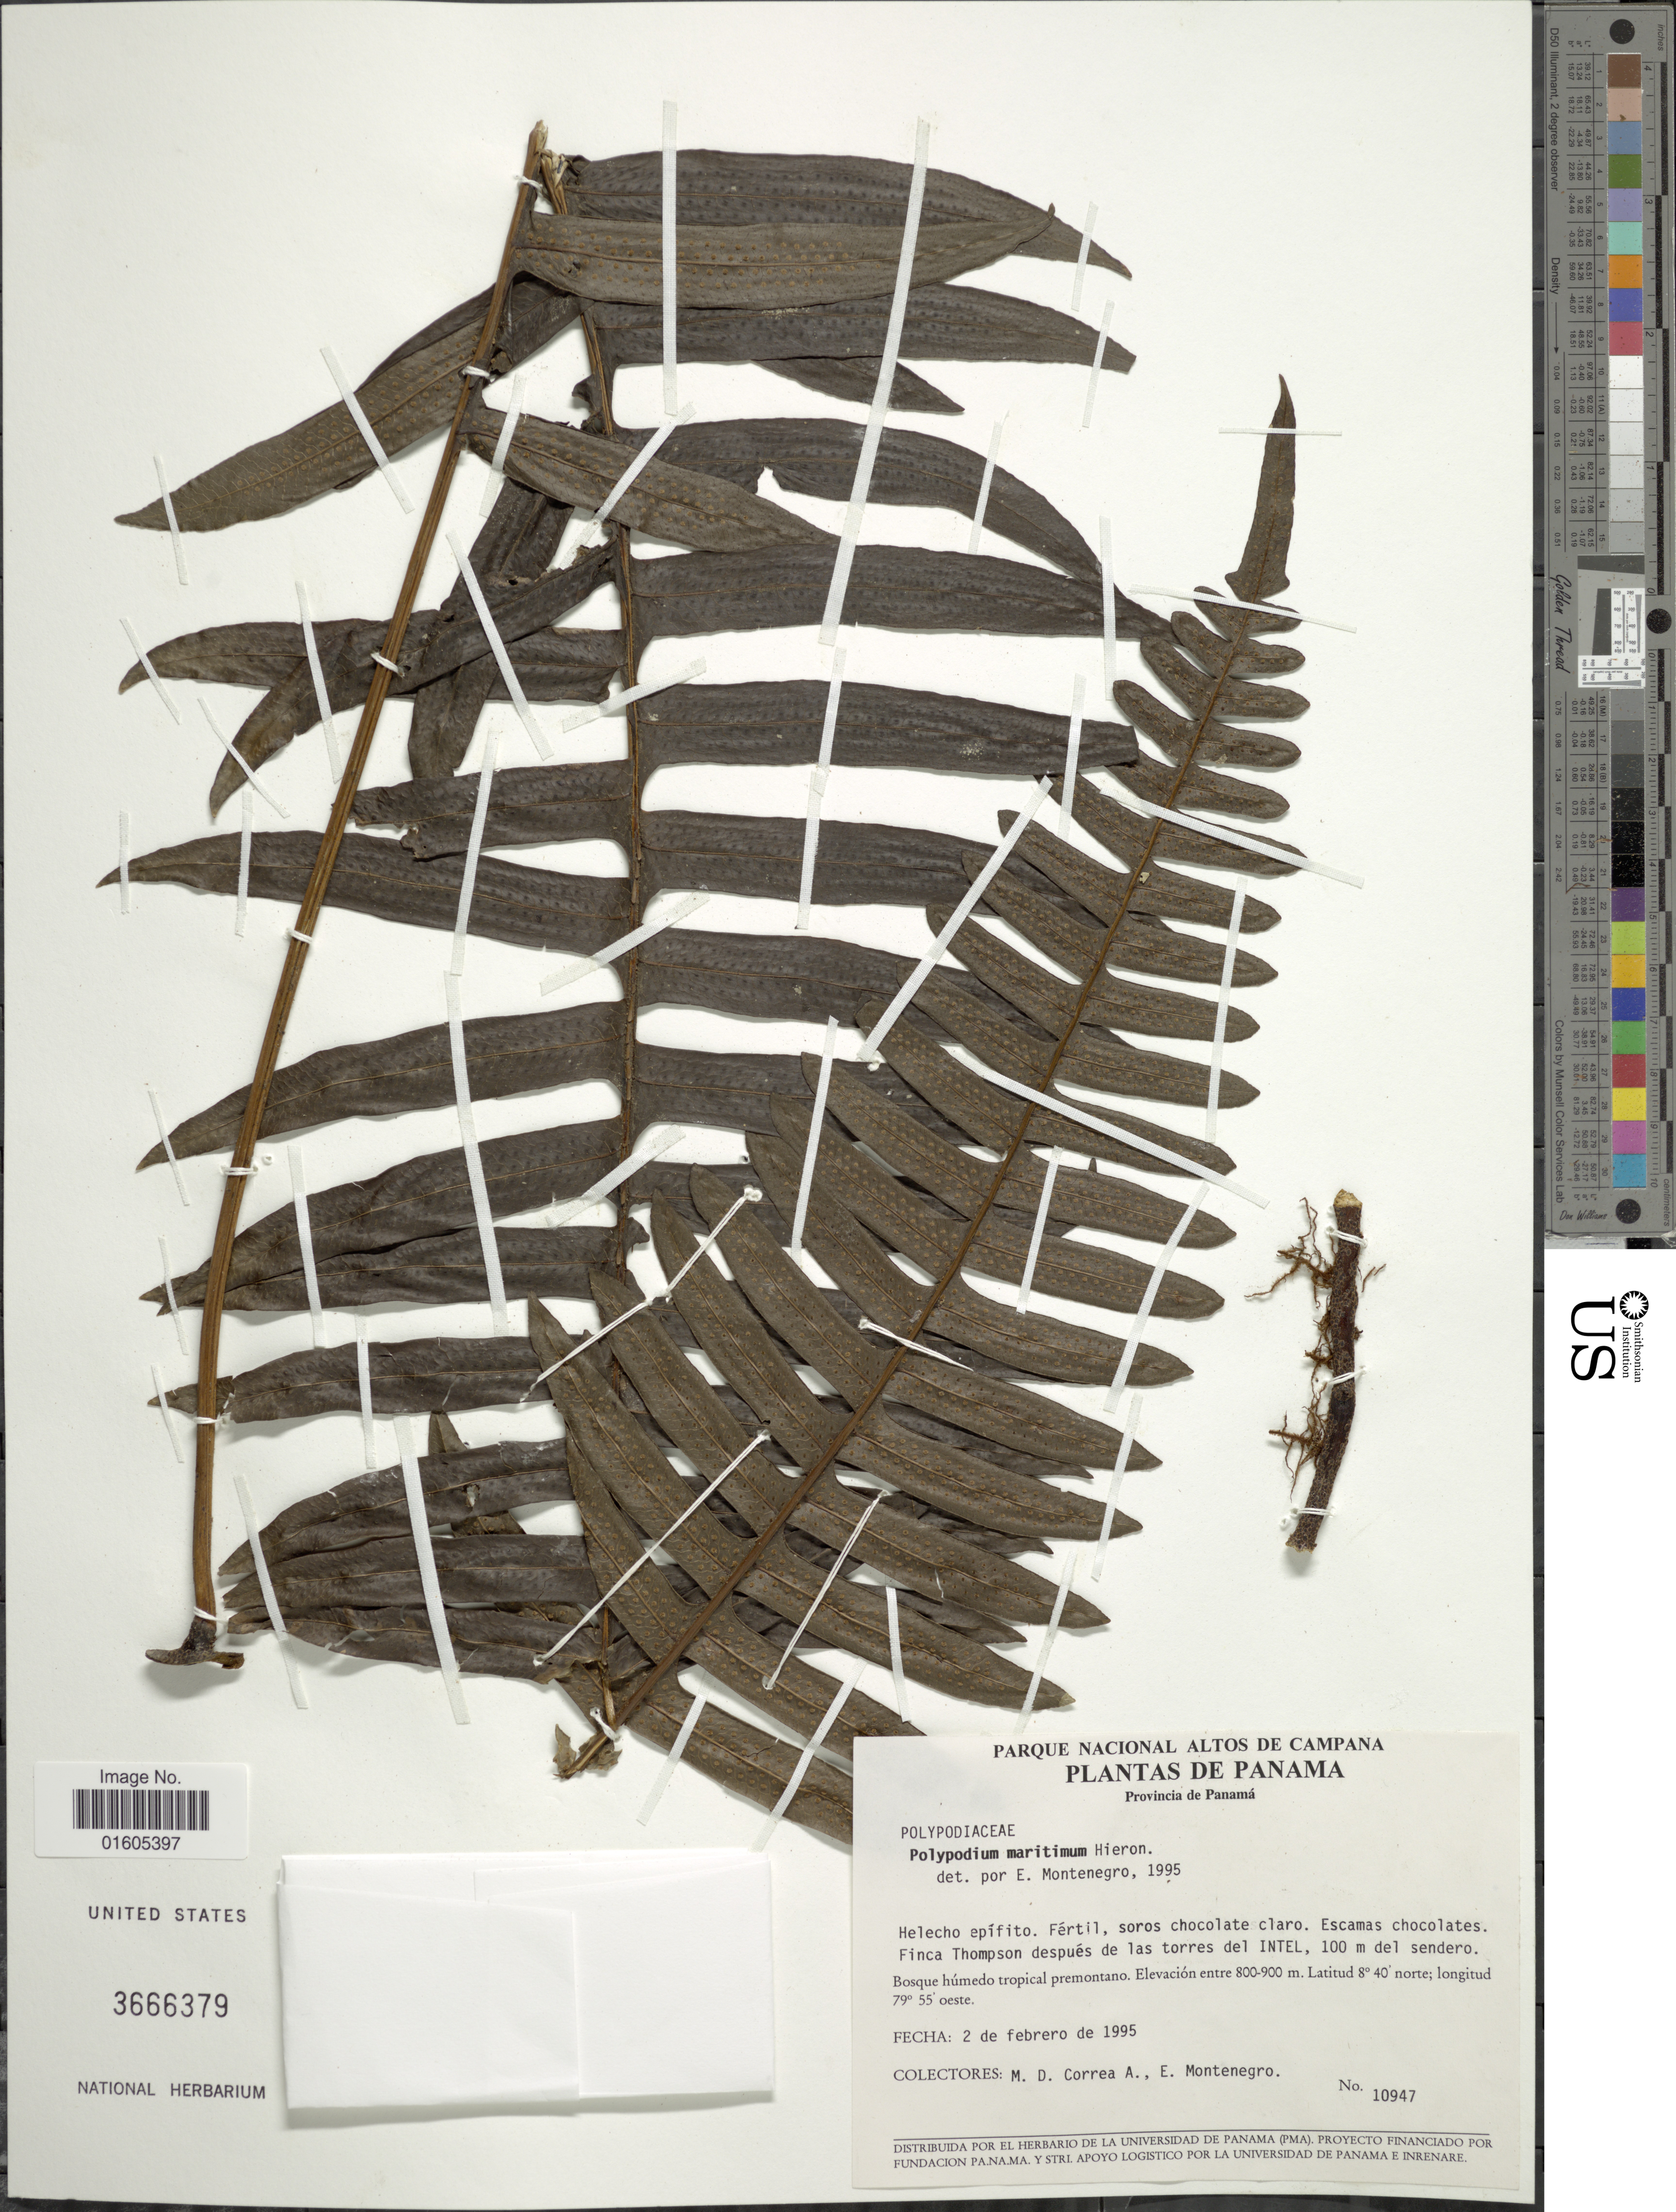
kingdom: Plantae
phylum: Tracheophyta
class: Polypodiopsida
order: Polypodiales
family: Polypodiaceae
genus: Serpocaulon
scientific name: Serpocaulon maritimum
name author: (Hieron.) A.R. Sm.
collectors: M. D. Corrêa-A. & E. Montenegro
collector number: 10947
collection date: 1995-02-02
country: Panama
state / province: Panamá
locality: Escamas chocolates Finca Thompson después de las torres del INTEL, Bosque húmedo tropical premontano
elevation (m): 800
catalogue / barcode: US 3666379